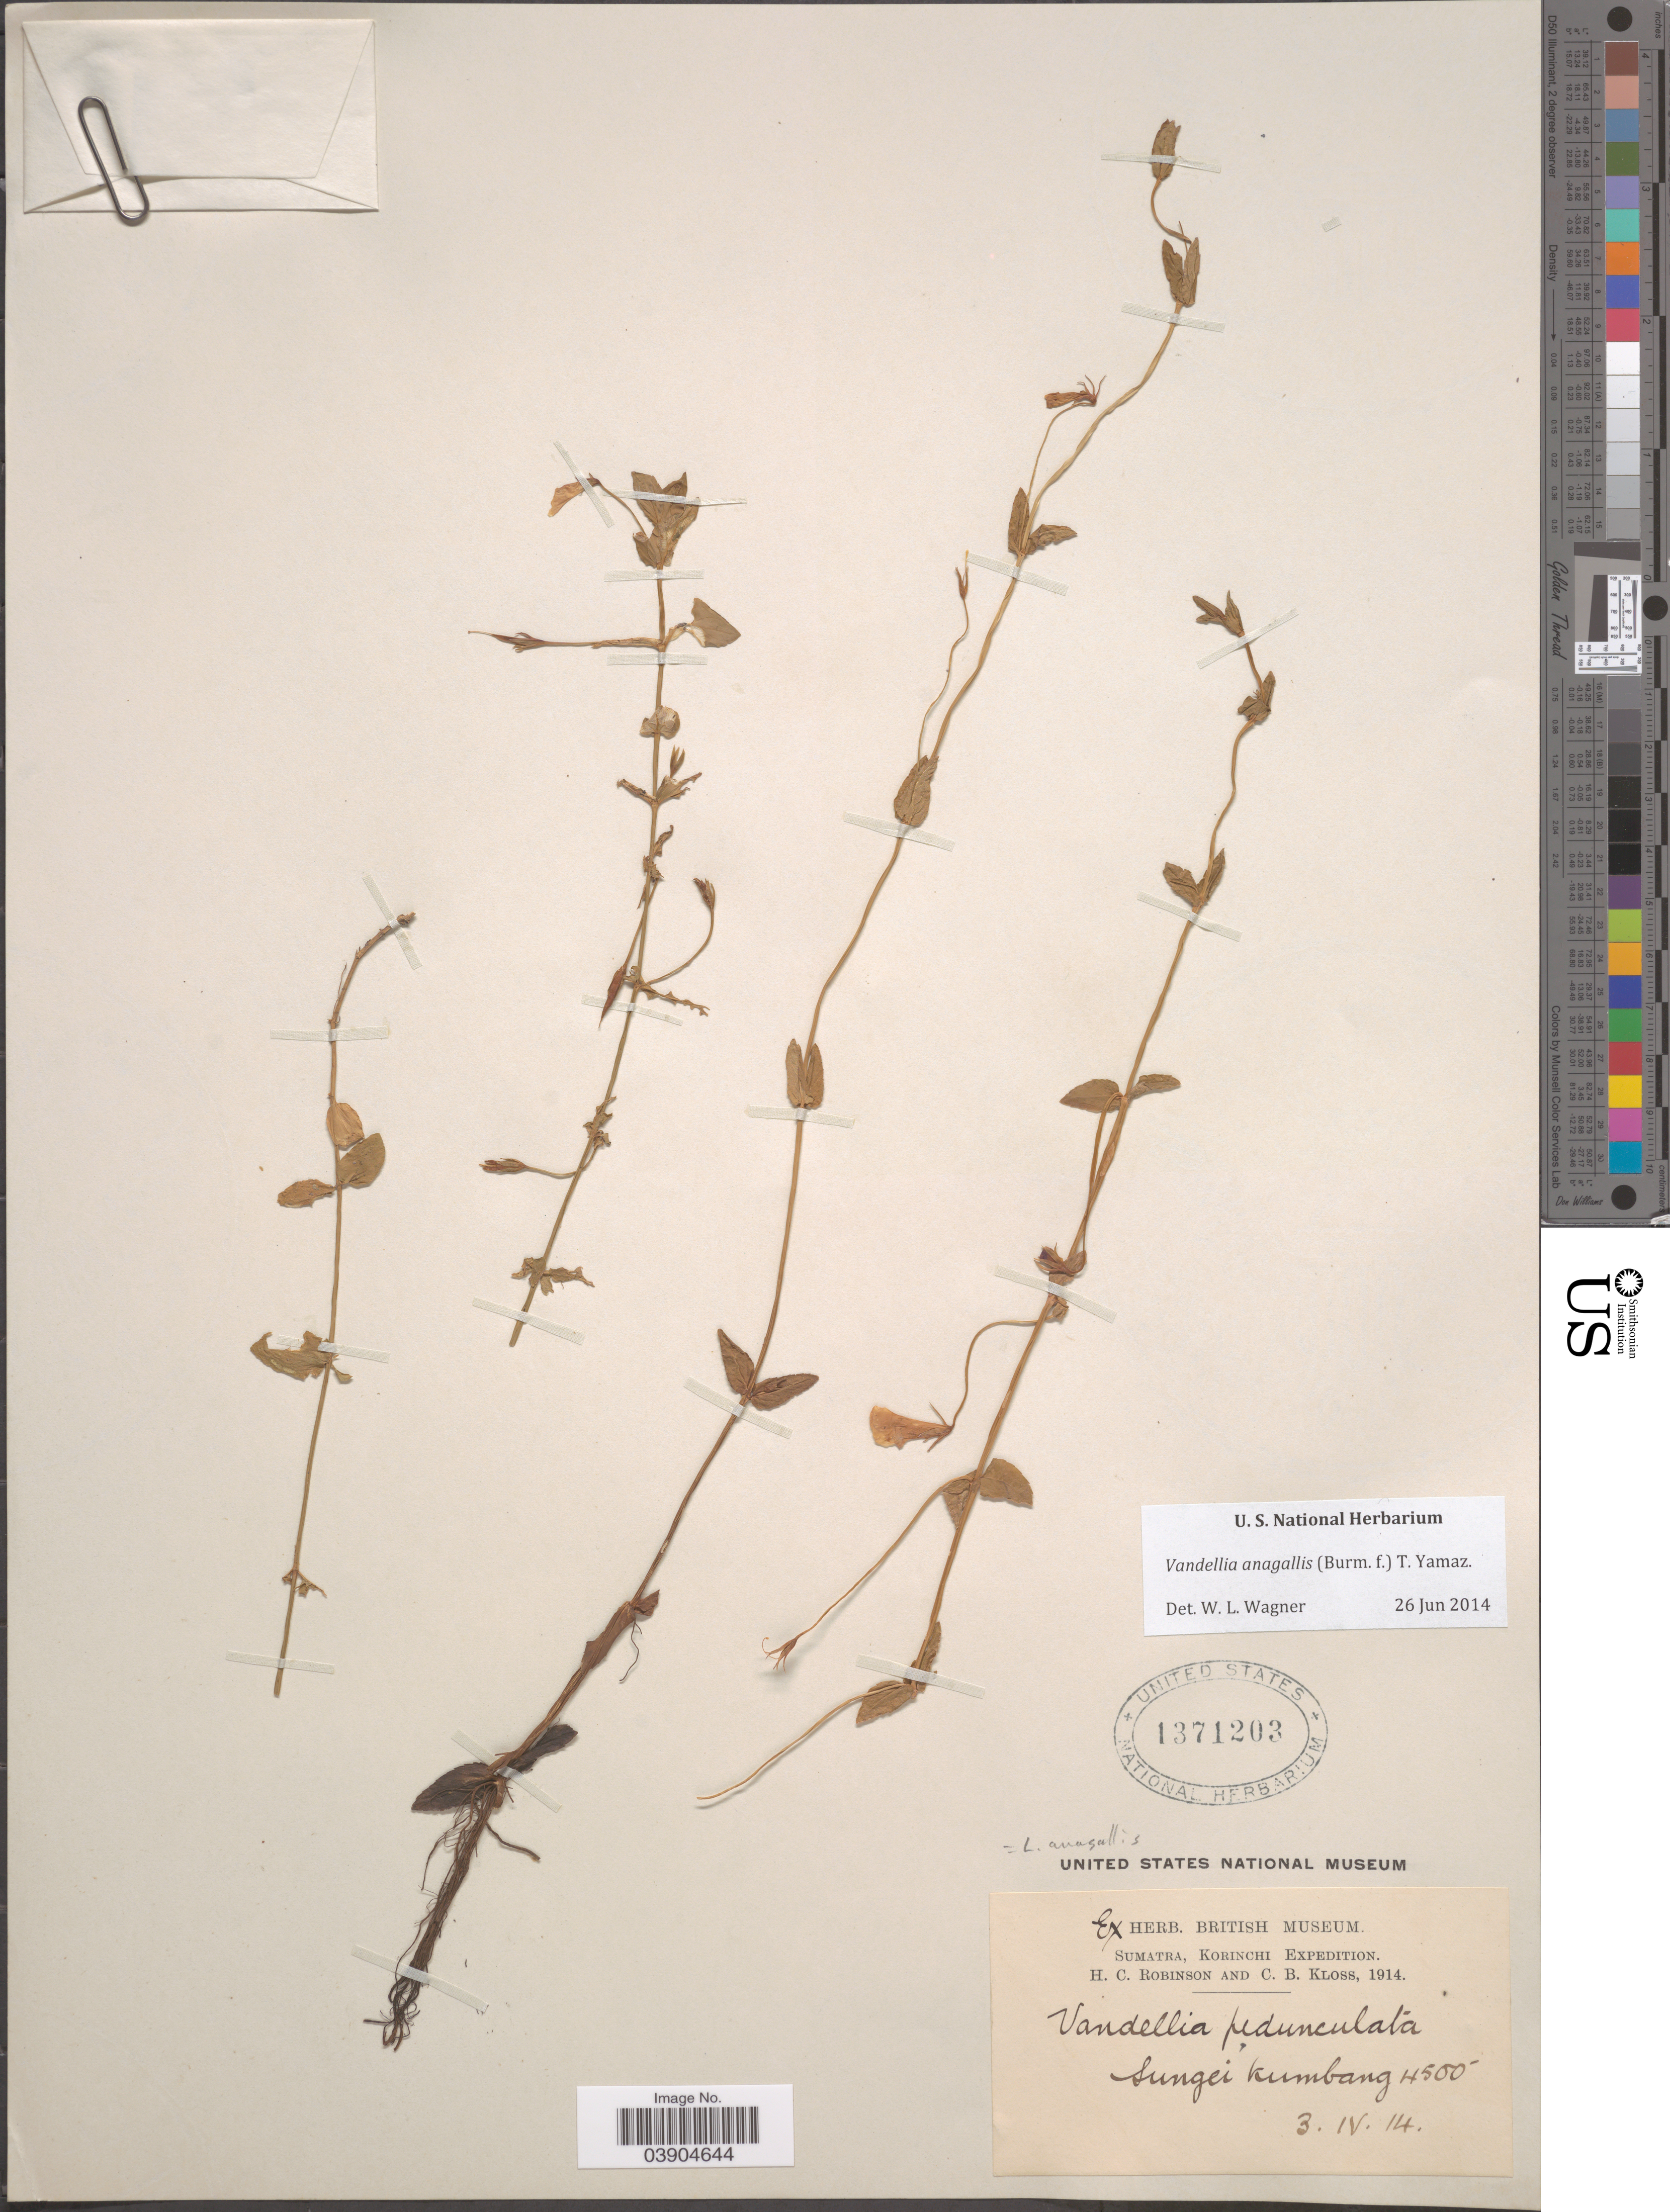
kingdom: Plantae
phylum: Tracheophyta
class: Magnoliopsida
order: Lamiales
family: Linderniaceae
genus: Lindernia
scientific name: Lindernia anagallis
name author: (Burm. f.) Pennell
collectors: H. C. Robinson & C. Kloss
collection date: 1914-04-03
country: Indonesia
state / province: Sumatra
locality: Sungei Kumbang.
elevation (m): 1372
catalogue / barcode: US 1371203